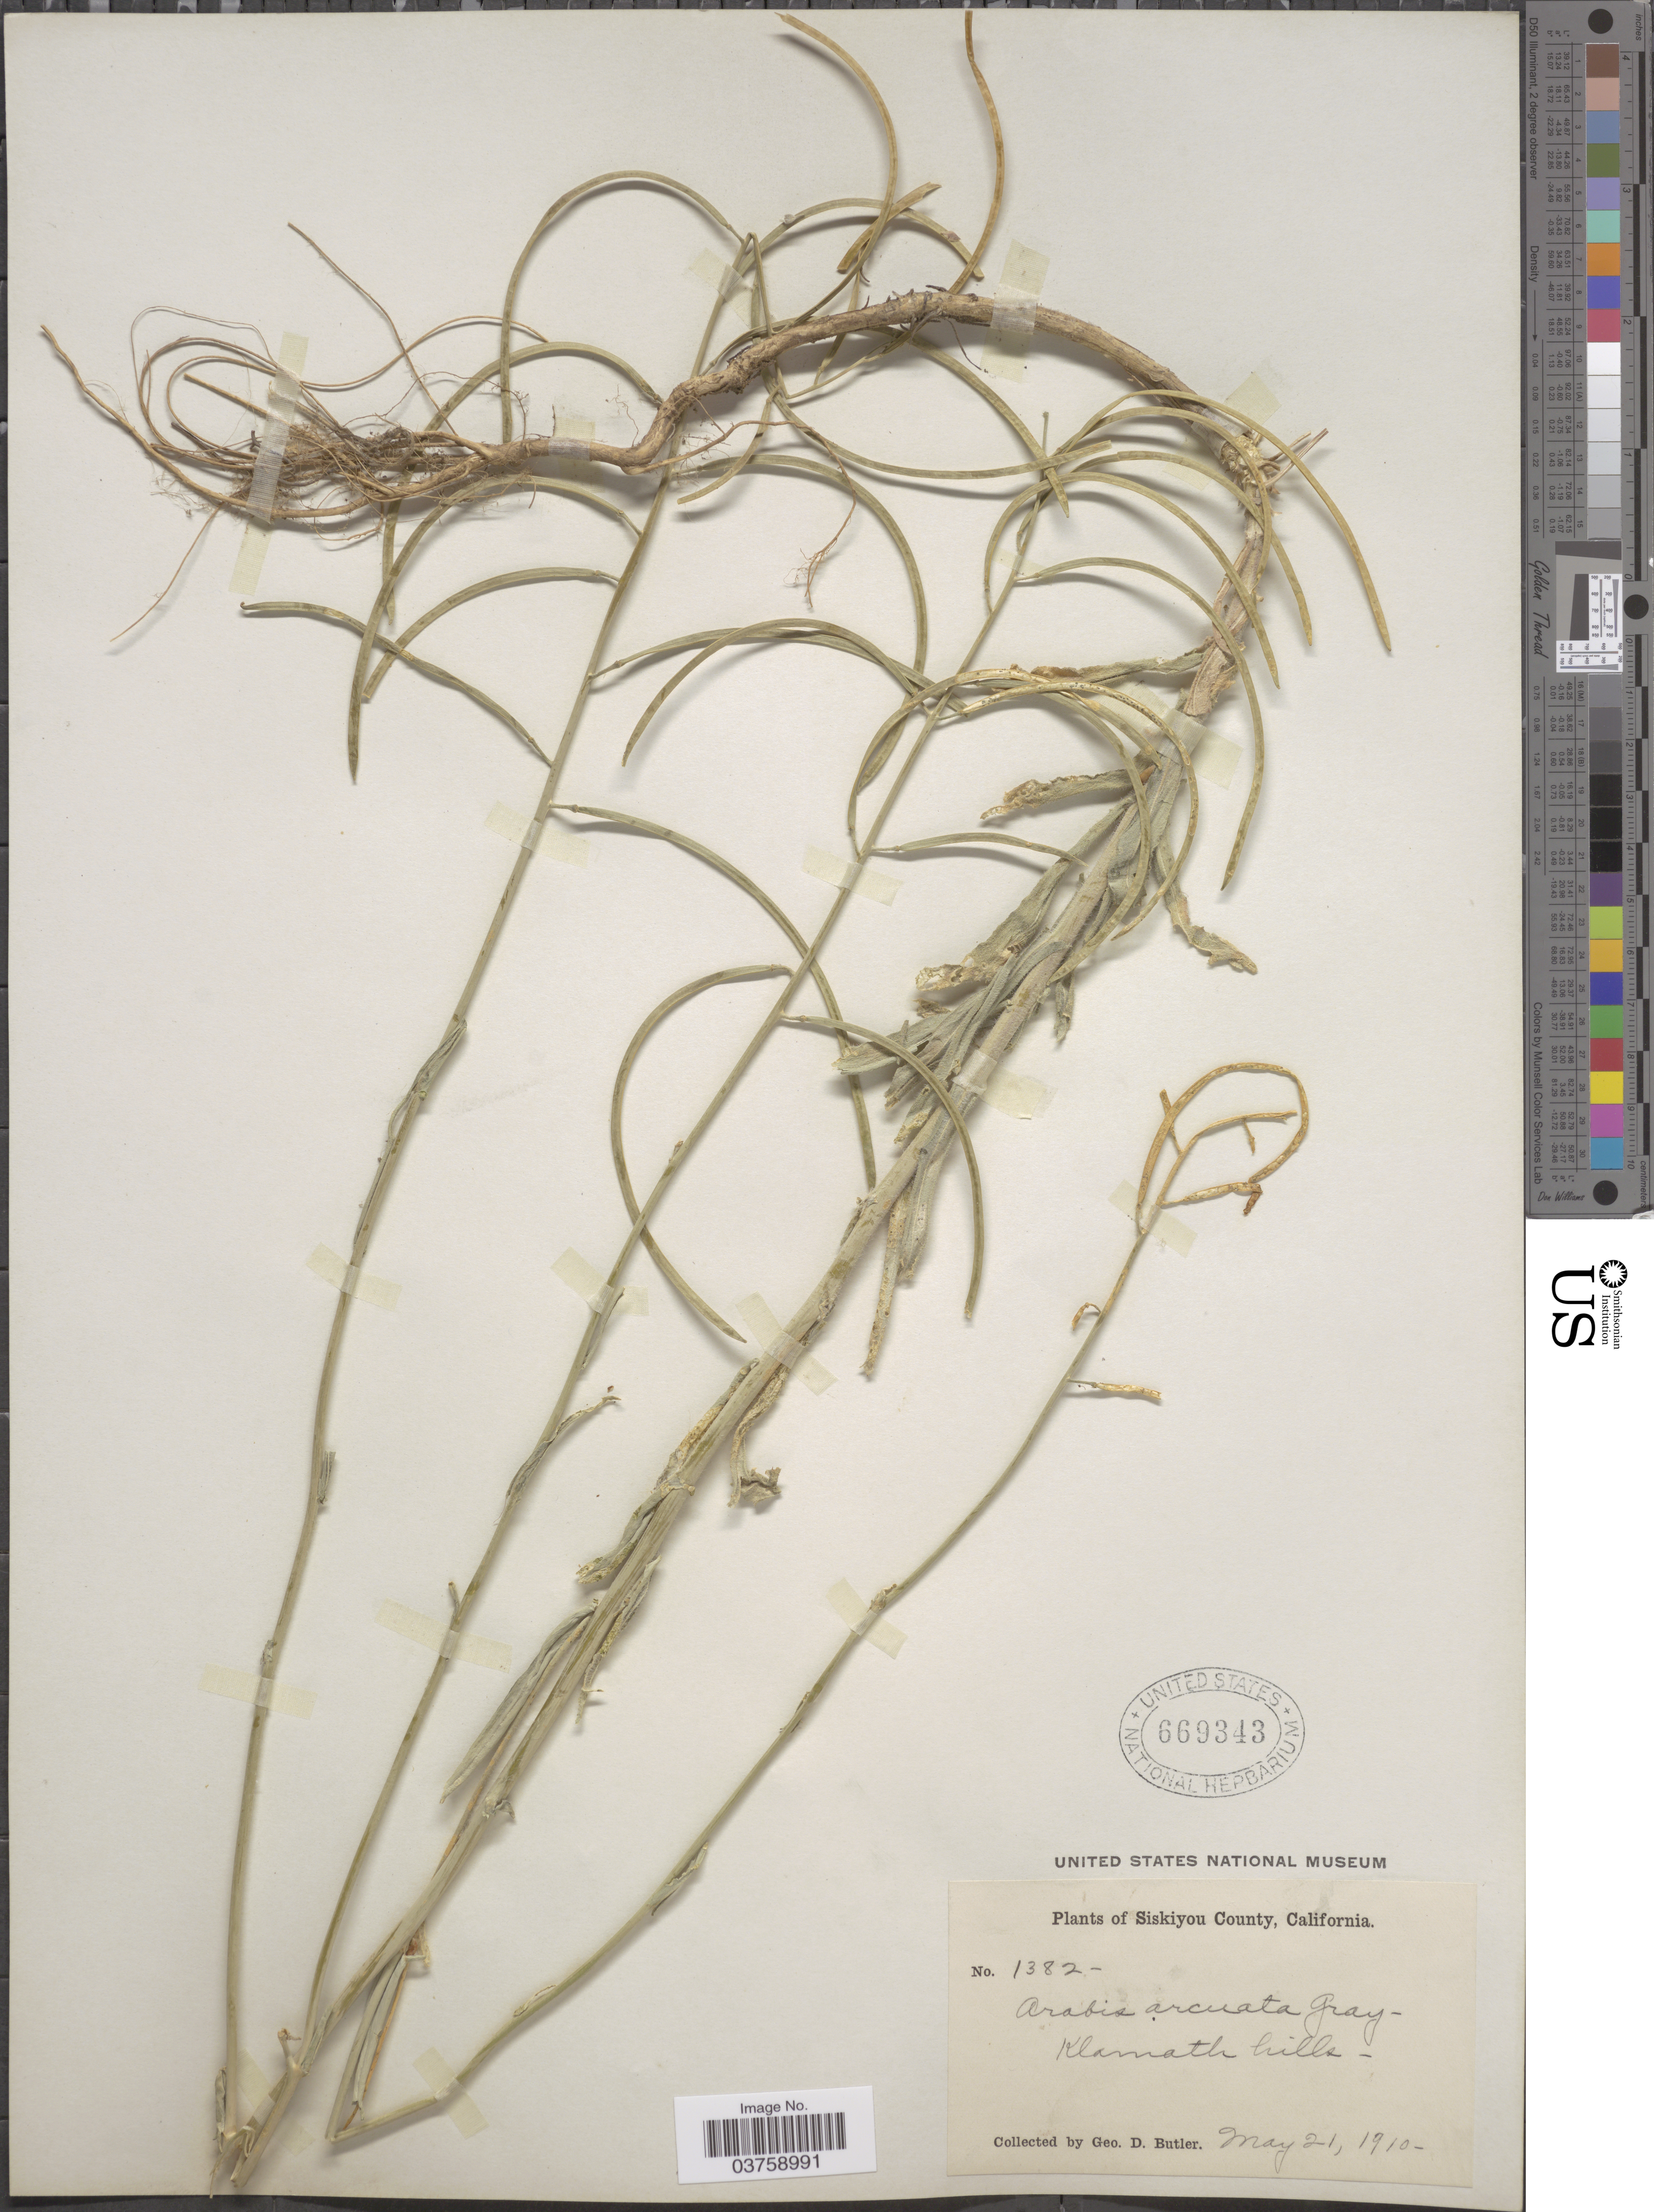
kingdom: Plantae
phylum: Tracheophyta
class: Magnoliopsida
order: Brassicales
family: Brassicaceae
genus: Arabis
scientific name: Arabis sparsiflora var. arcuata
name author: (Nutt.) Rollins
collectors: G. D. Butler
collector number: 1382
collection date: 1910-05-21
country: United States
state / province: California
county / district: Siskiyou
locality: Siskiyou County. Klamath hills.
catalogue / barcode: US 669343